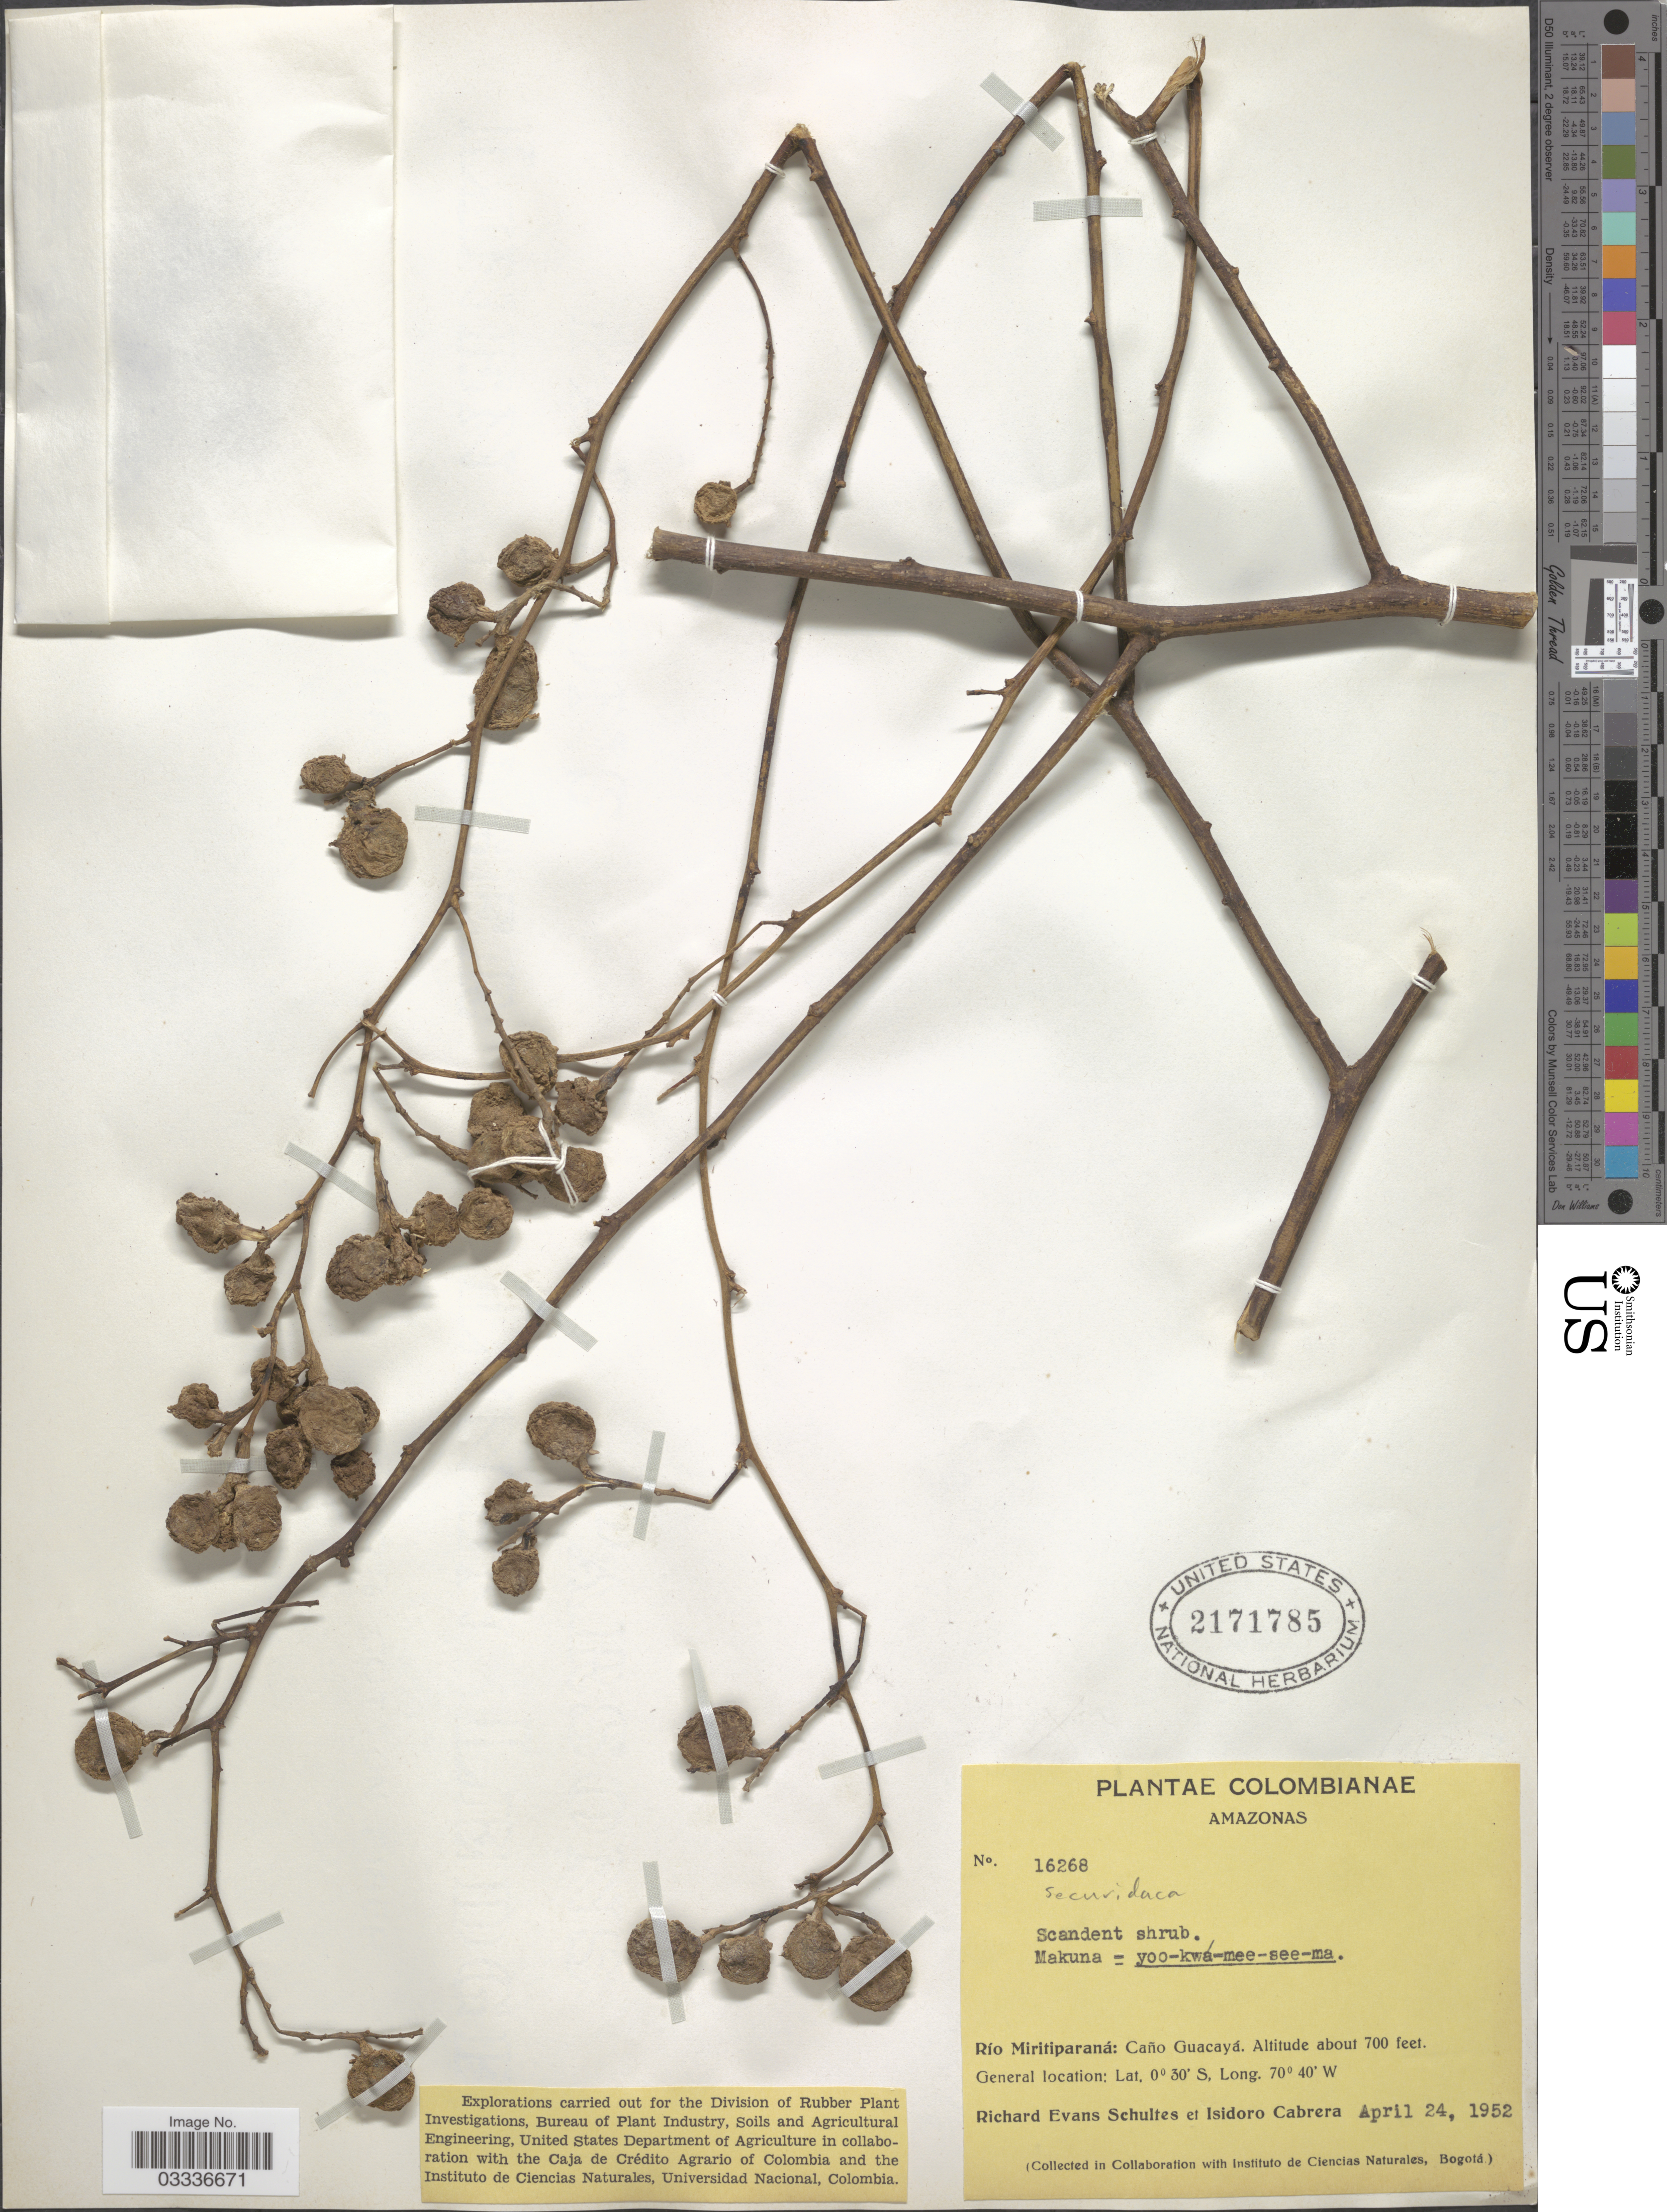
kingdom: Plantae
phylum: Tracheophyta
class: Magnoliopsida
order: Fabales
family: Polygalaceae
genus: Securidaca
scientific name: Securidaca sp.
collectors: R. E. Schultes & I. Cabrera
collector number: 16268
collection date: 1952-04-24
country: Colombia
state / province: Amazônas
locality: Río Miritiparaná: Caño Guacayá.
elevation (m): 213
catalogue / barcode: US 2171785